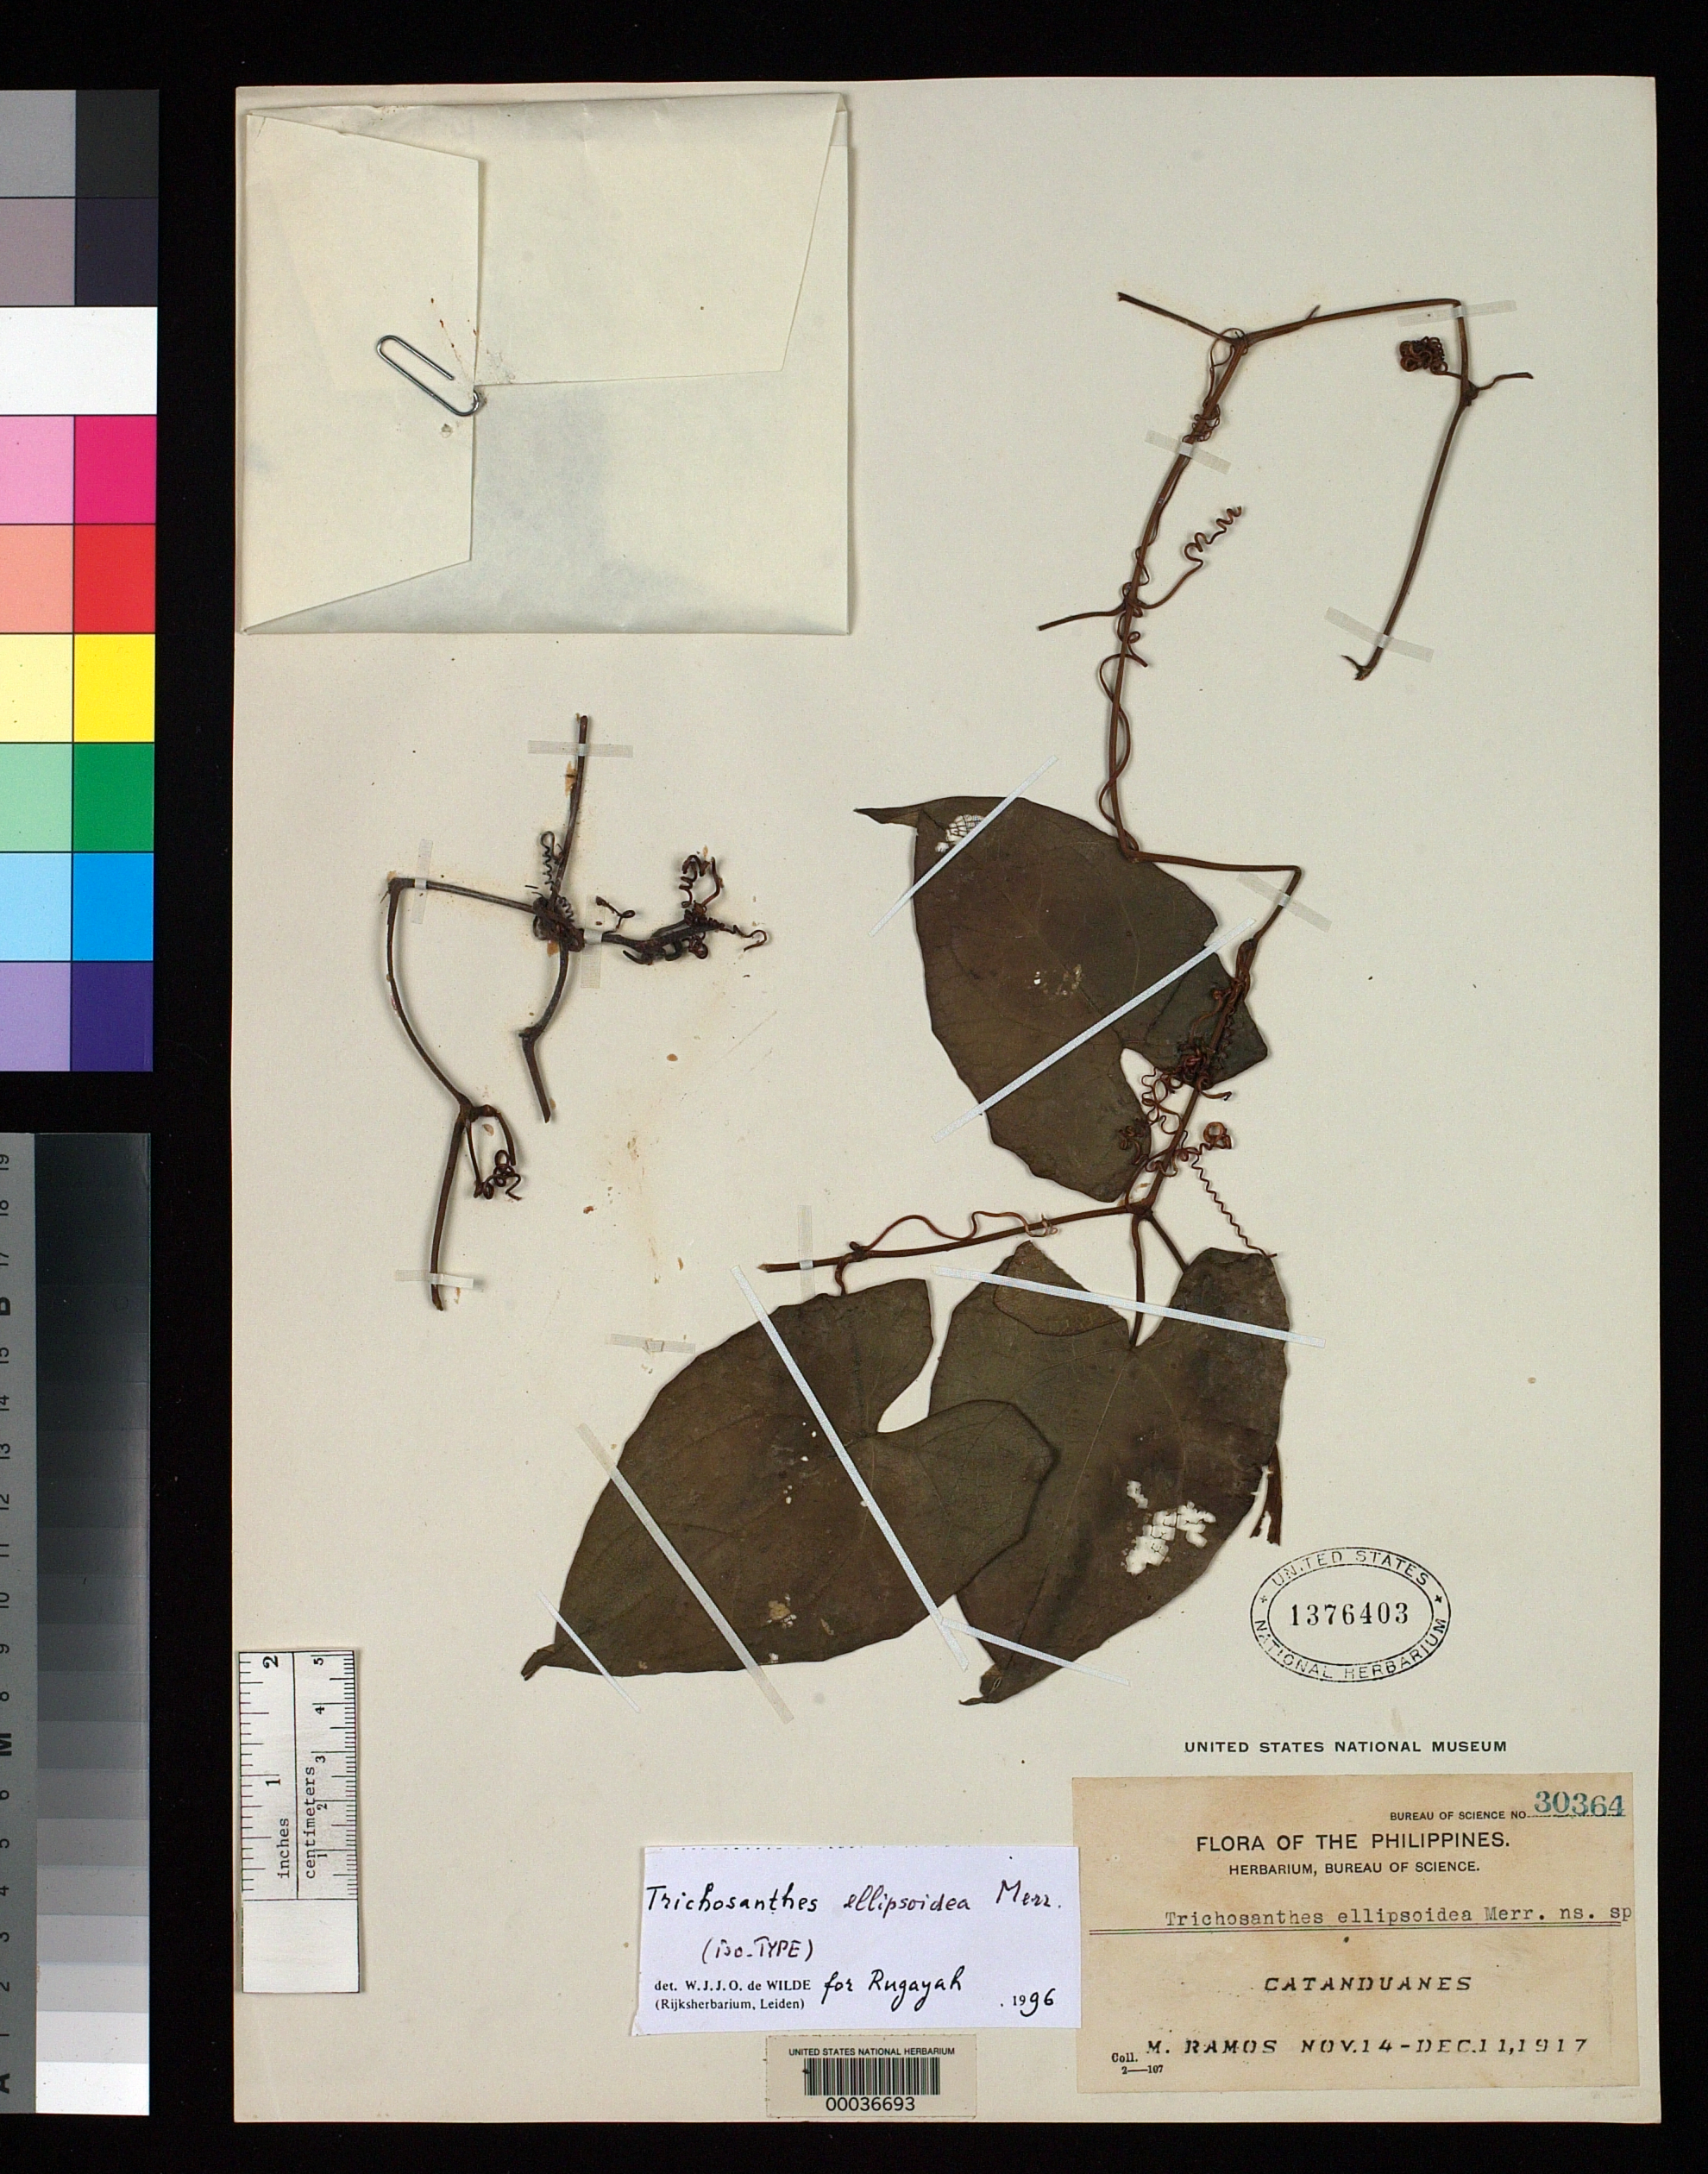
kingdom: Plantae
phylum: Tracheophyta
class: Magnoliopsida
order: Cucurbitales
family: Cucurbitaceae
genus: Trichosanthes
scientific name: Trichosanthes ellipsoidea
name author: Merr.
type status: Isotype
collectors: M. Ramos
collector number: Bur. Sci. 30364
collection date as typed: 14 Nov 1917 to 11 Dec 1917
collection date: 1917-11-14/1917-12-11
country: Philippines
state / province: Bicol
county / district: Catanduanes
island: Catanduanes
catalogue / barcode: US 1376403